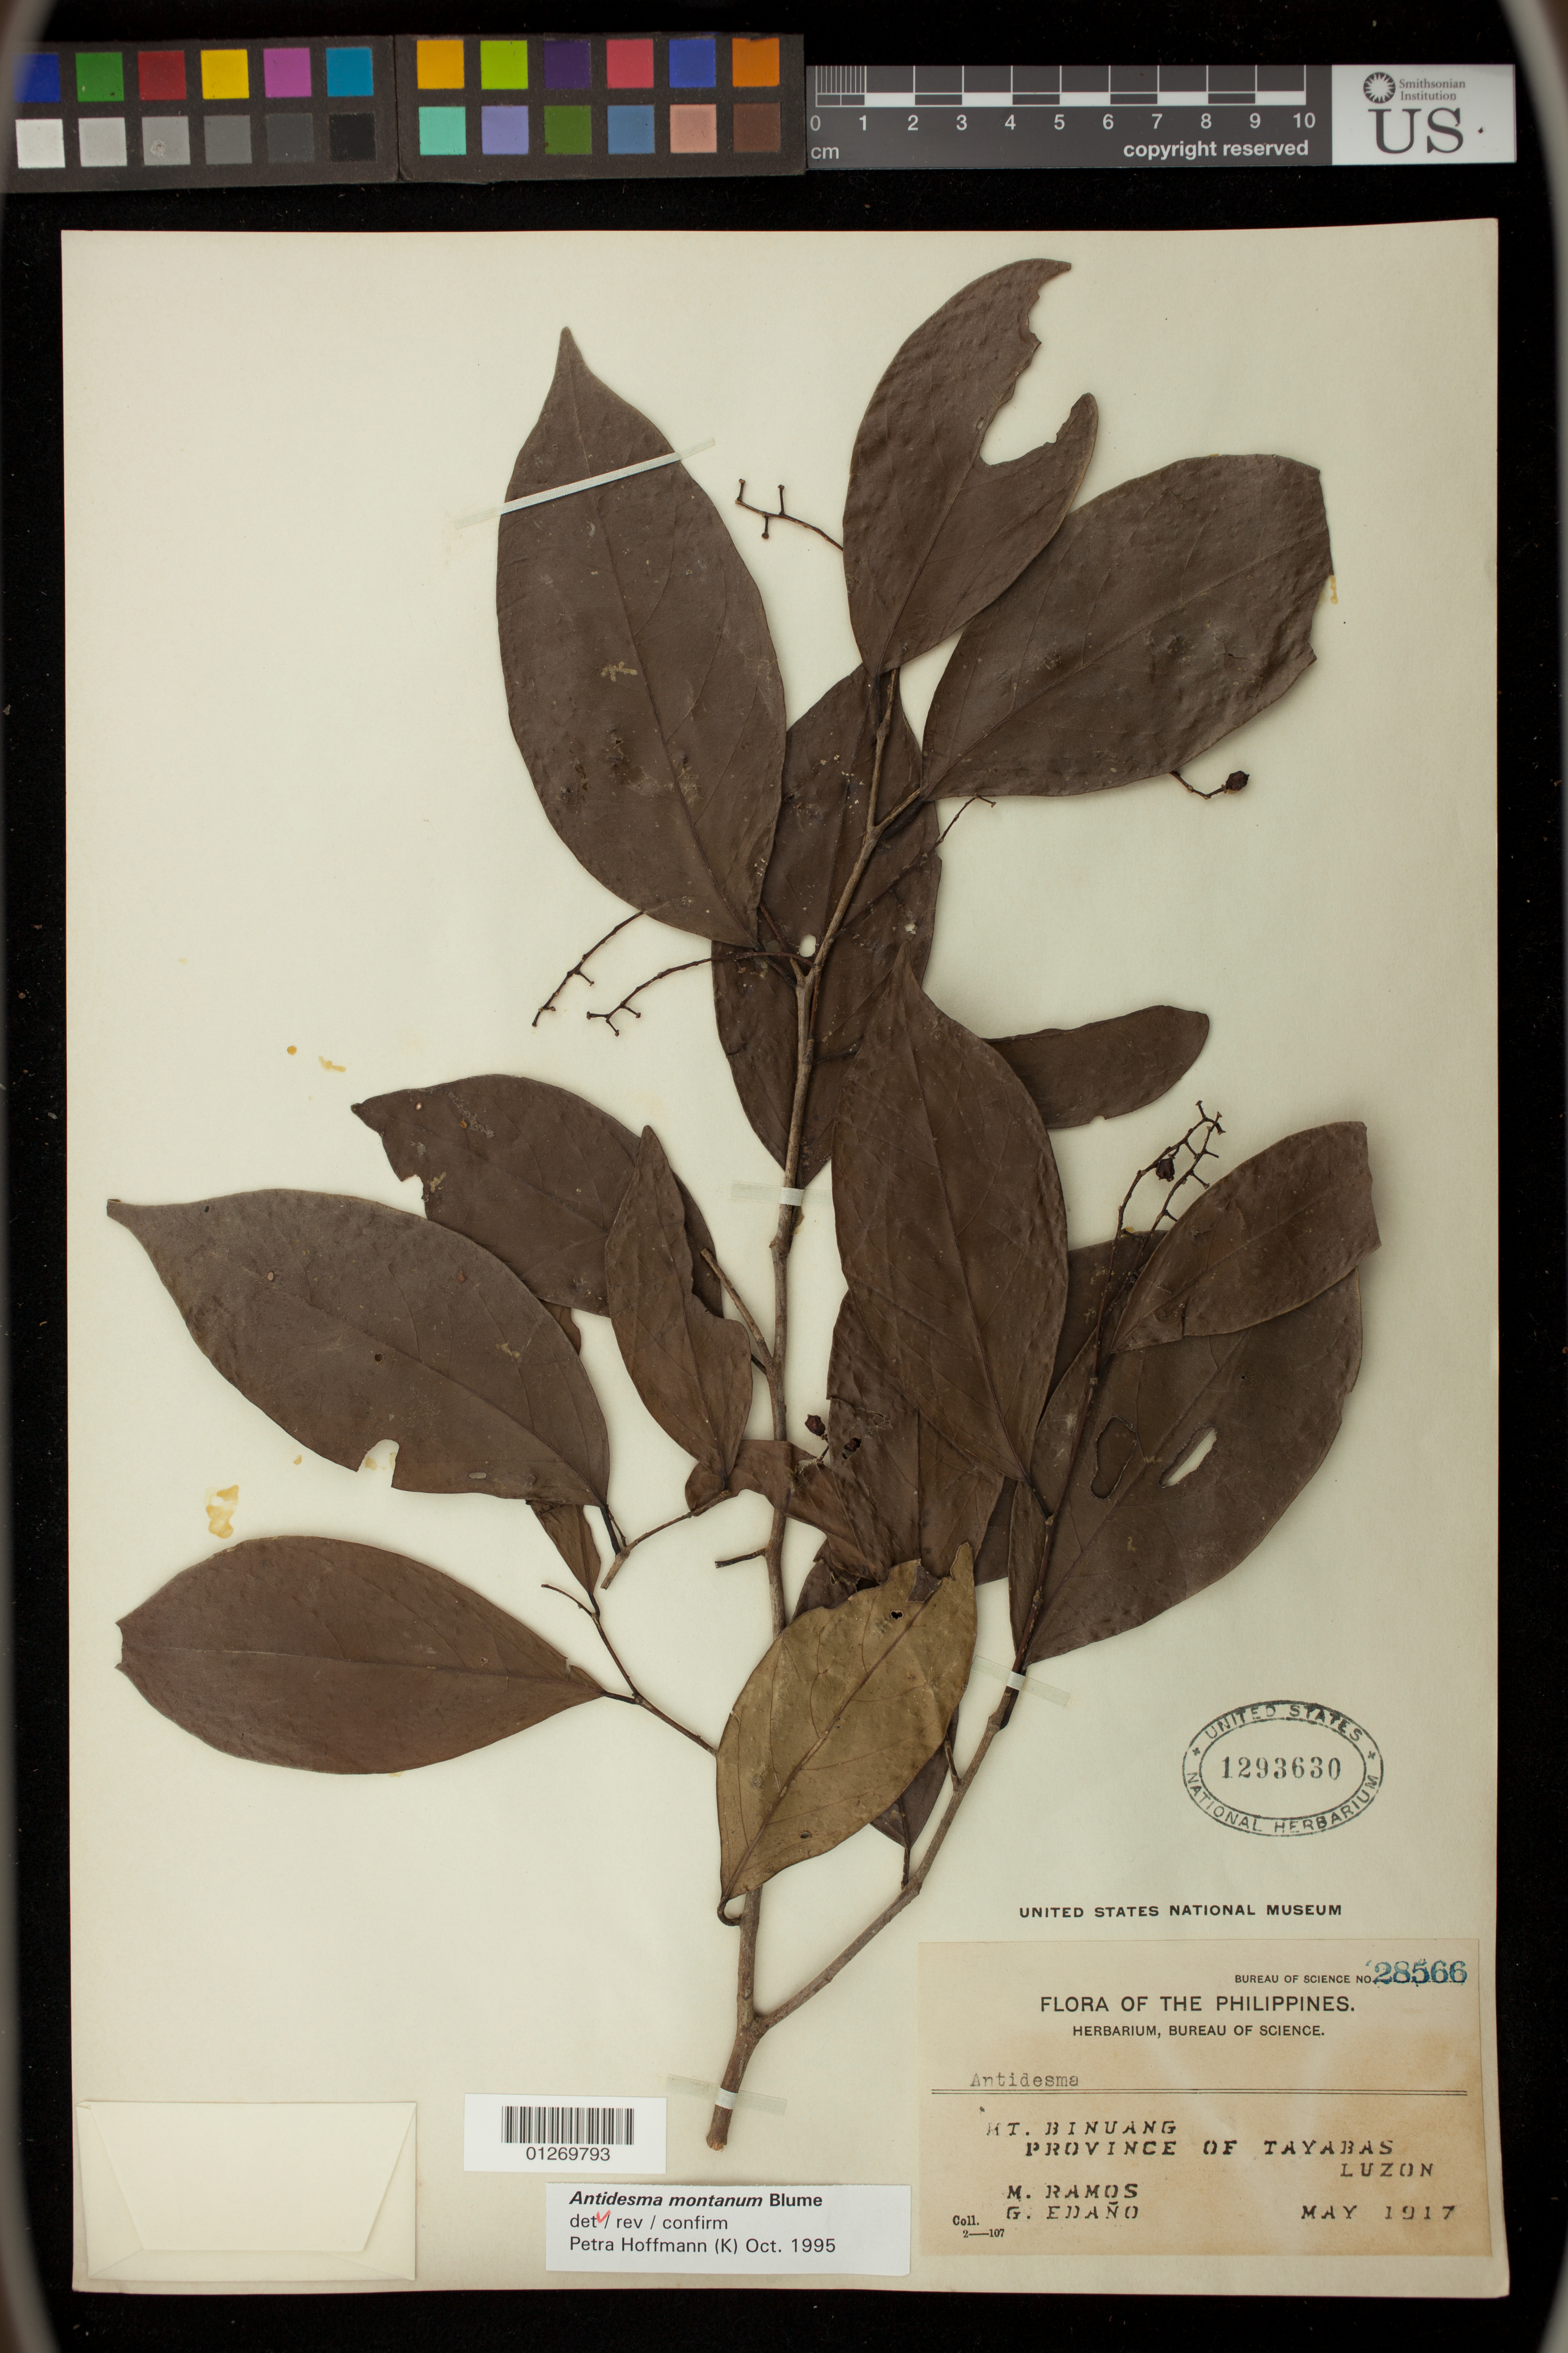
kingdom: Plantae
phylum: Tracheophyta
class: Magnoliopsida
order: Malpighiales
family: Phyllanthaceae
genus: Antidesma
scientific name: Antidesma montanum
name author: Blume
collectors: M. Ramos & G. E. Edaño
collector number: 28566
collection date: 1917-05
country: Philippines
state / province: Calabarzon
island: Luzon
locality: Mt. Binuang, Province of Tayabas, Luzon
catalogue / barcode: US 1293630